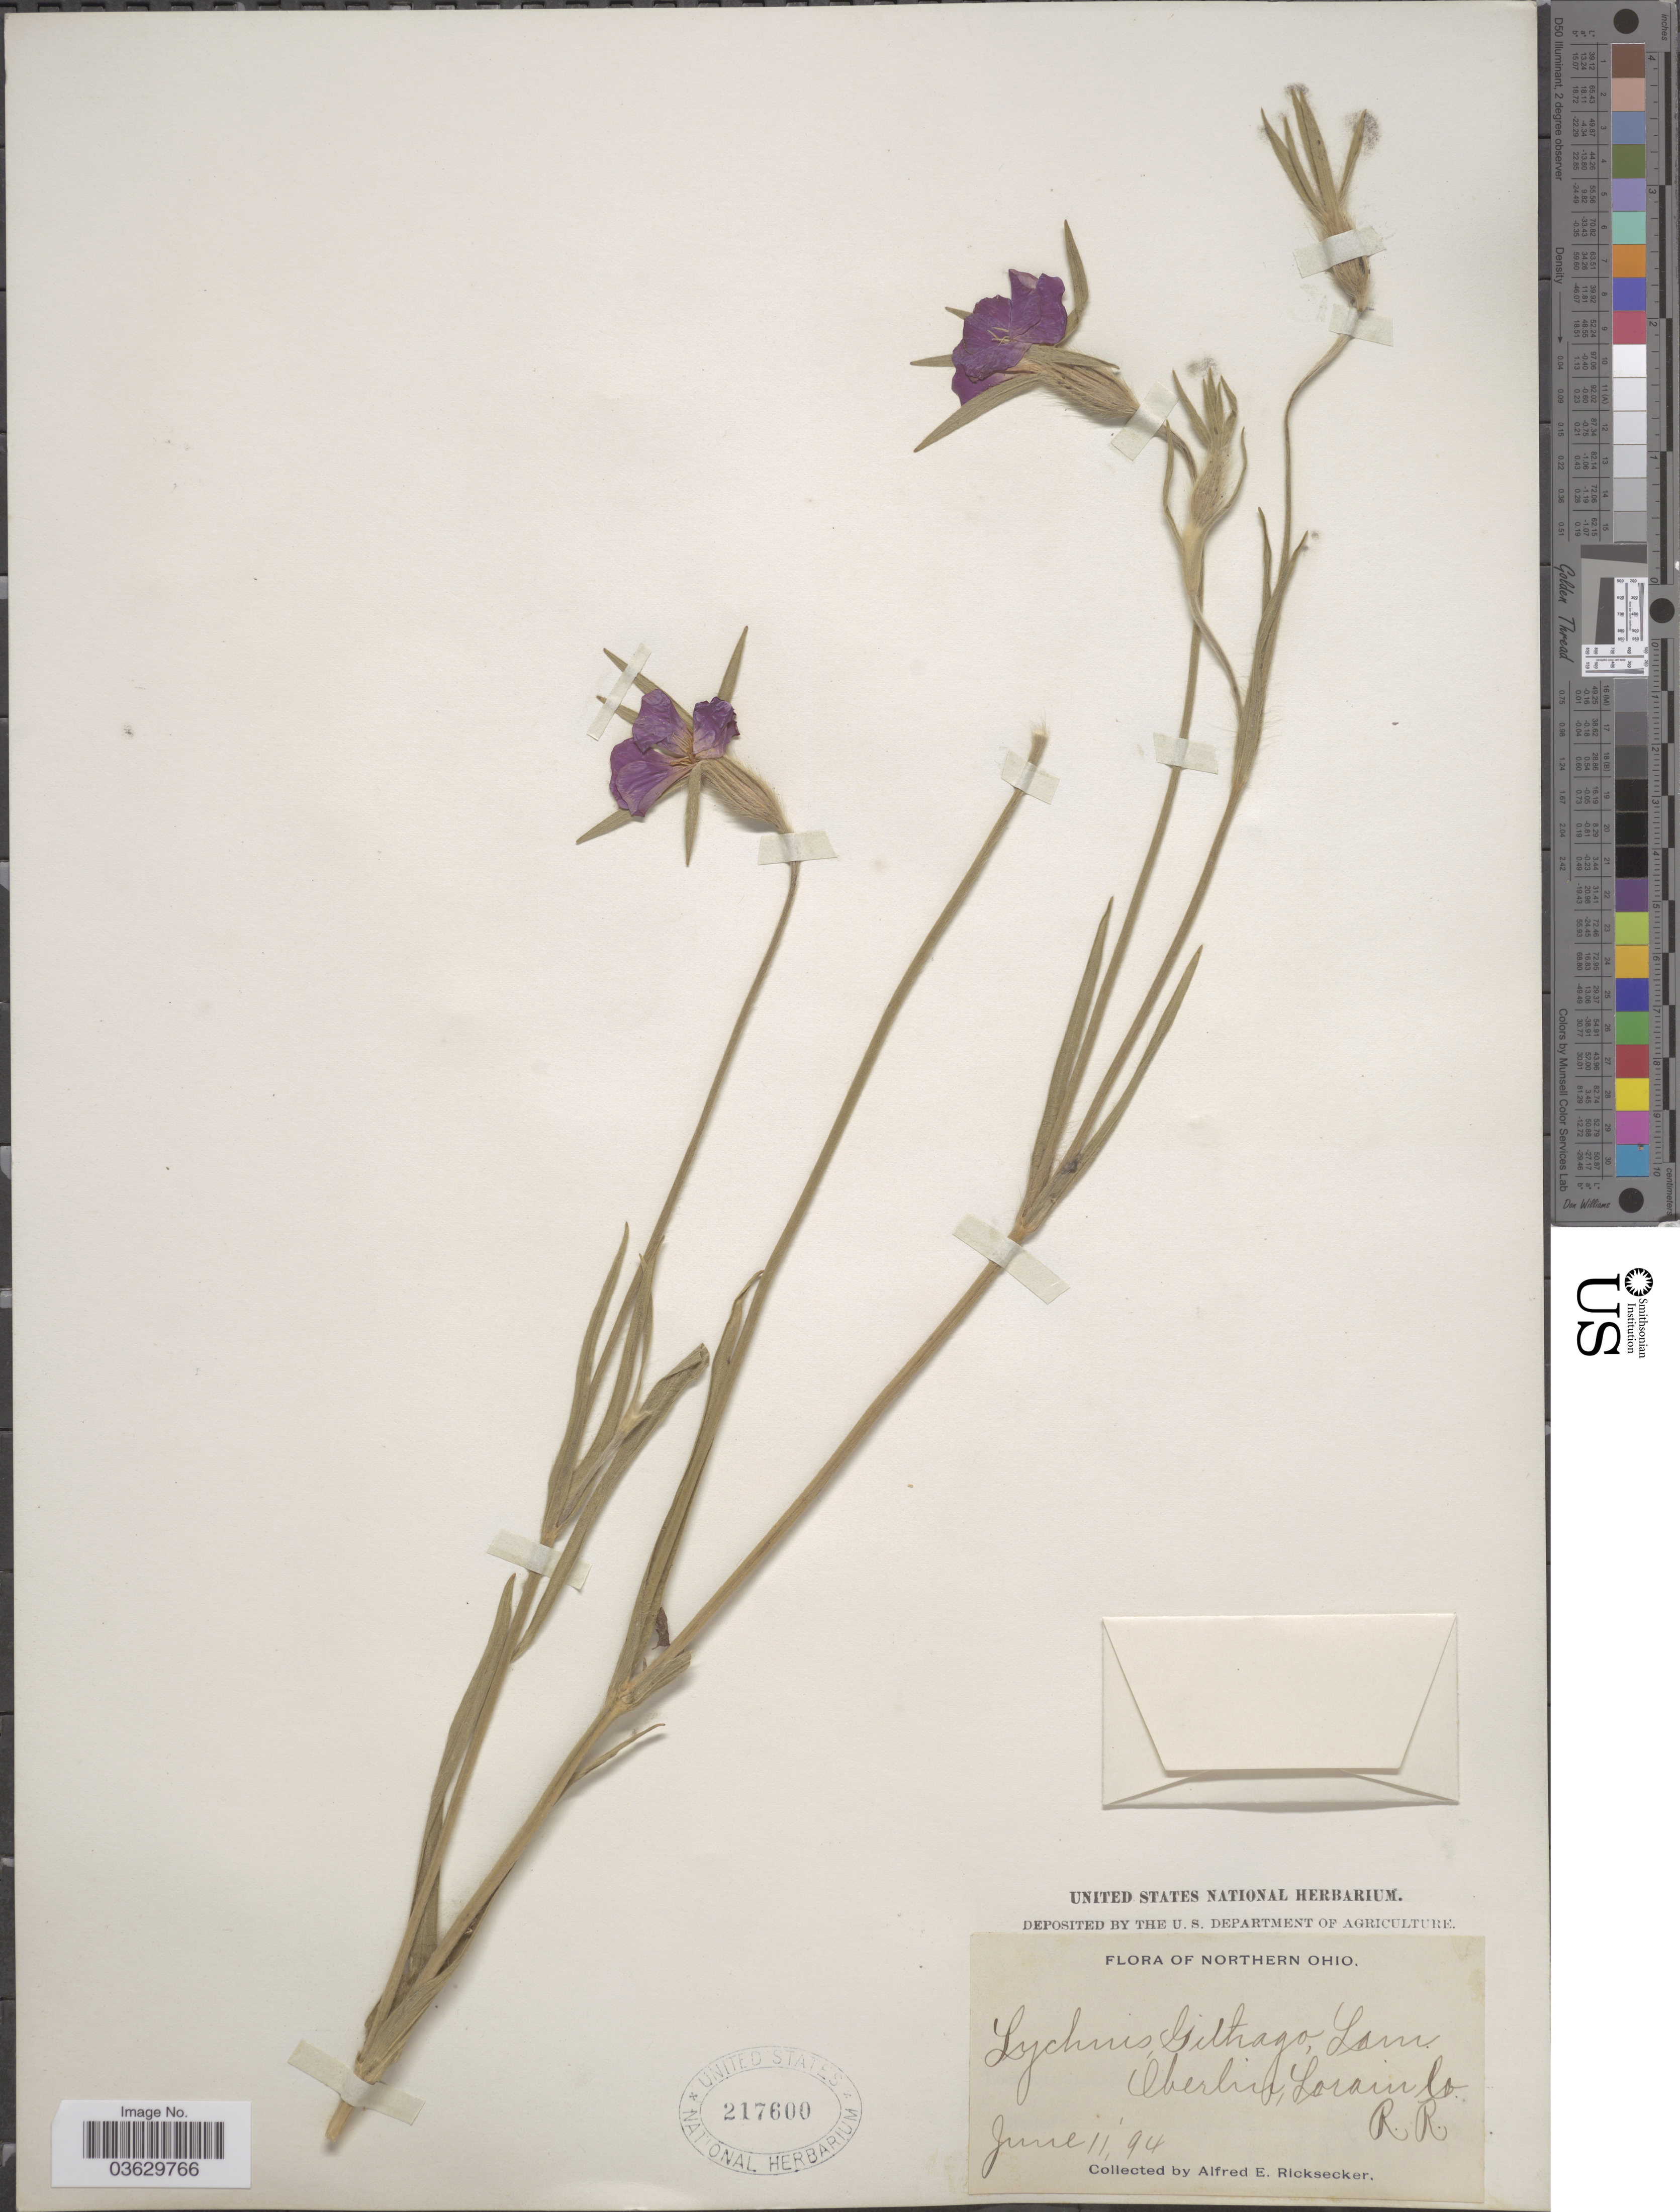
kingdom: Plantae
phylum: Tracheophyta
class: Magnoliopsida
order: Caryophyllales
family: Caryophyllaceae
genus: Agrostemma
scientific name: Agrostemma sp.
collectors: A. E. Ricksecker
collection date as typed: Transcribed d/m/y: 11/6/94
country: United States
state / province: Ohio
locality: Northern Ohio. Óberlin, Lorain Co. R. R.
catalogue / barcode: US 217600